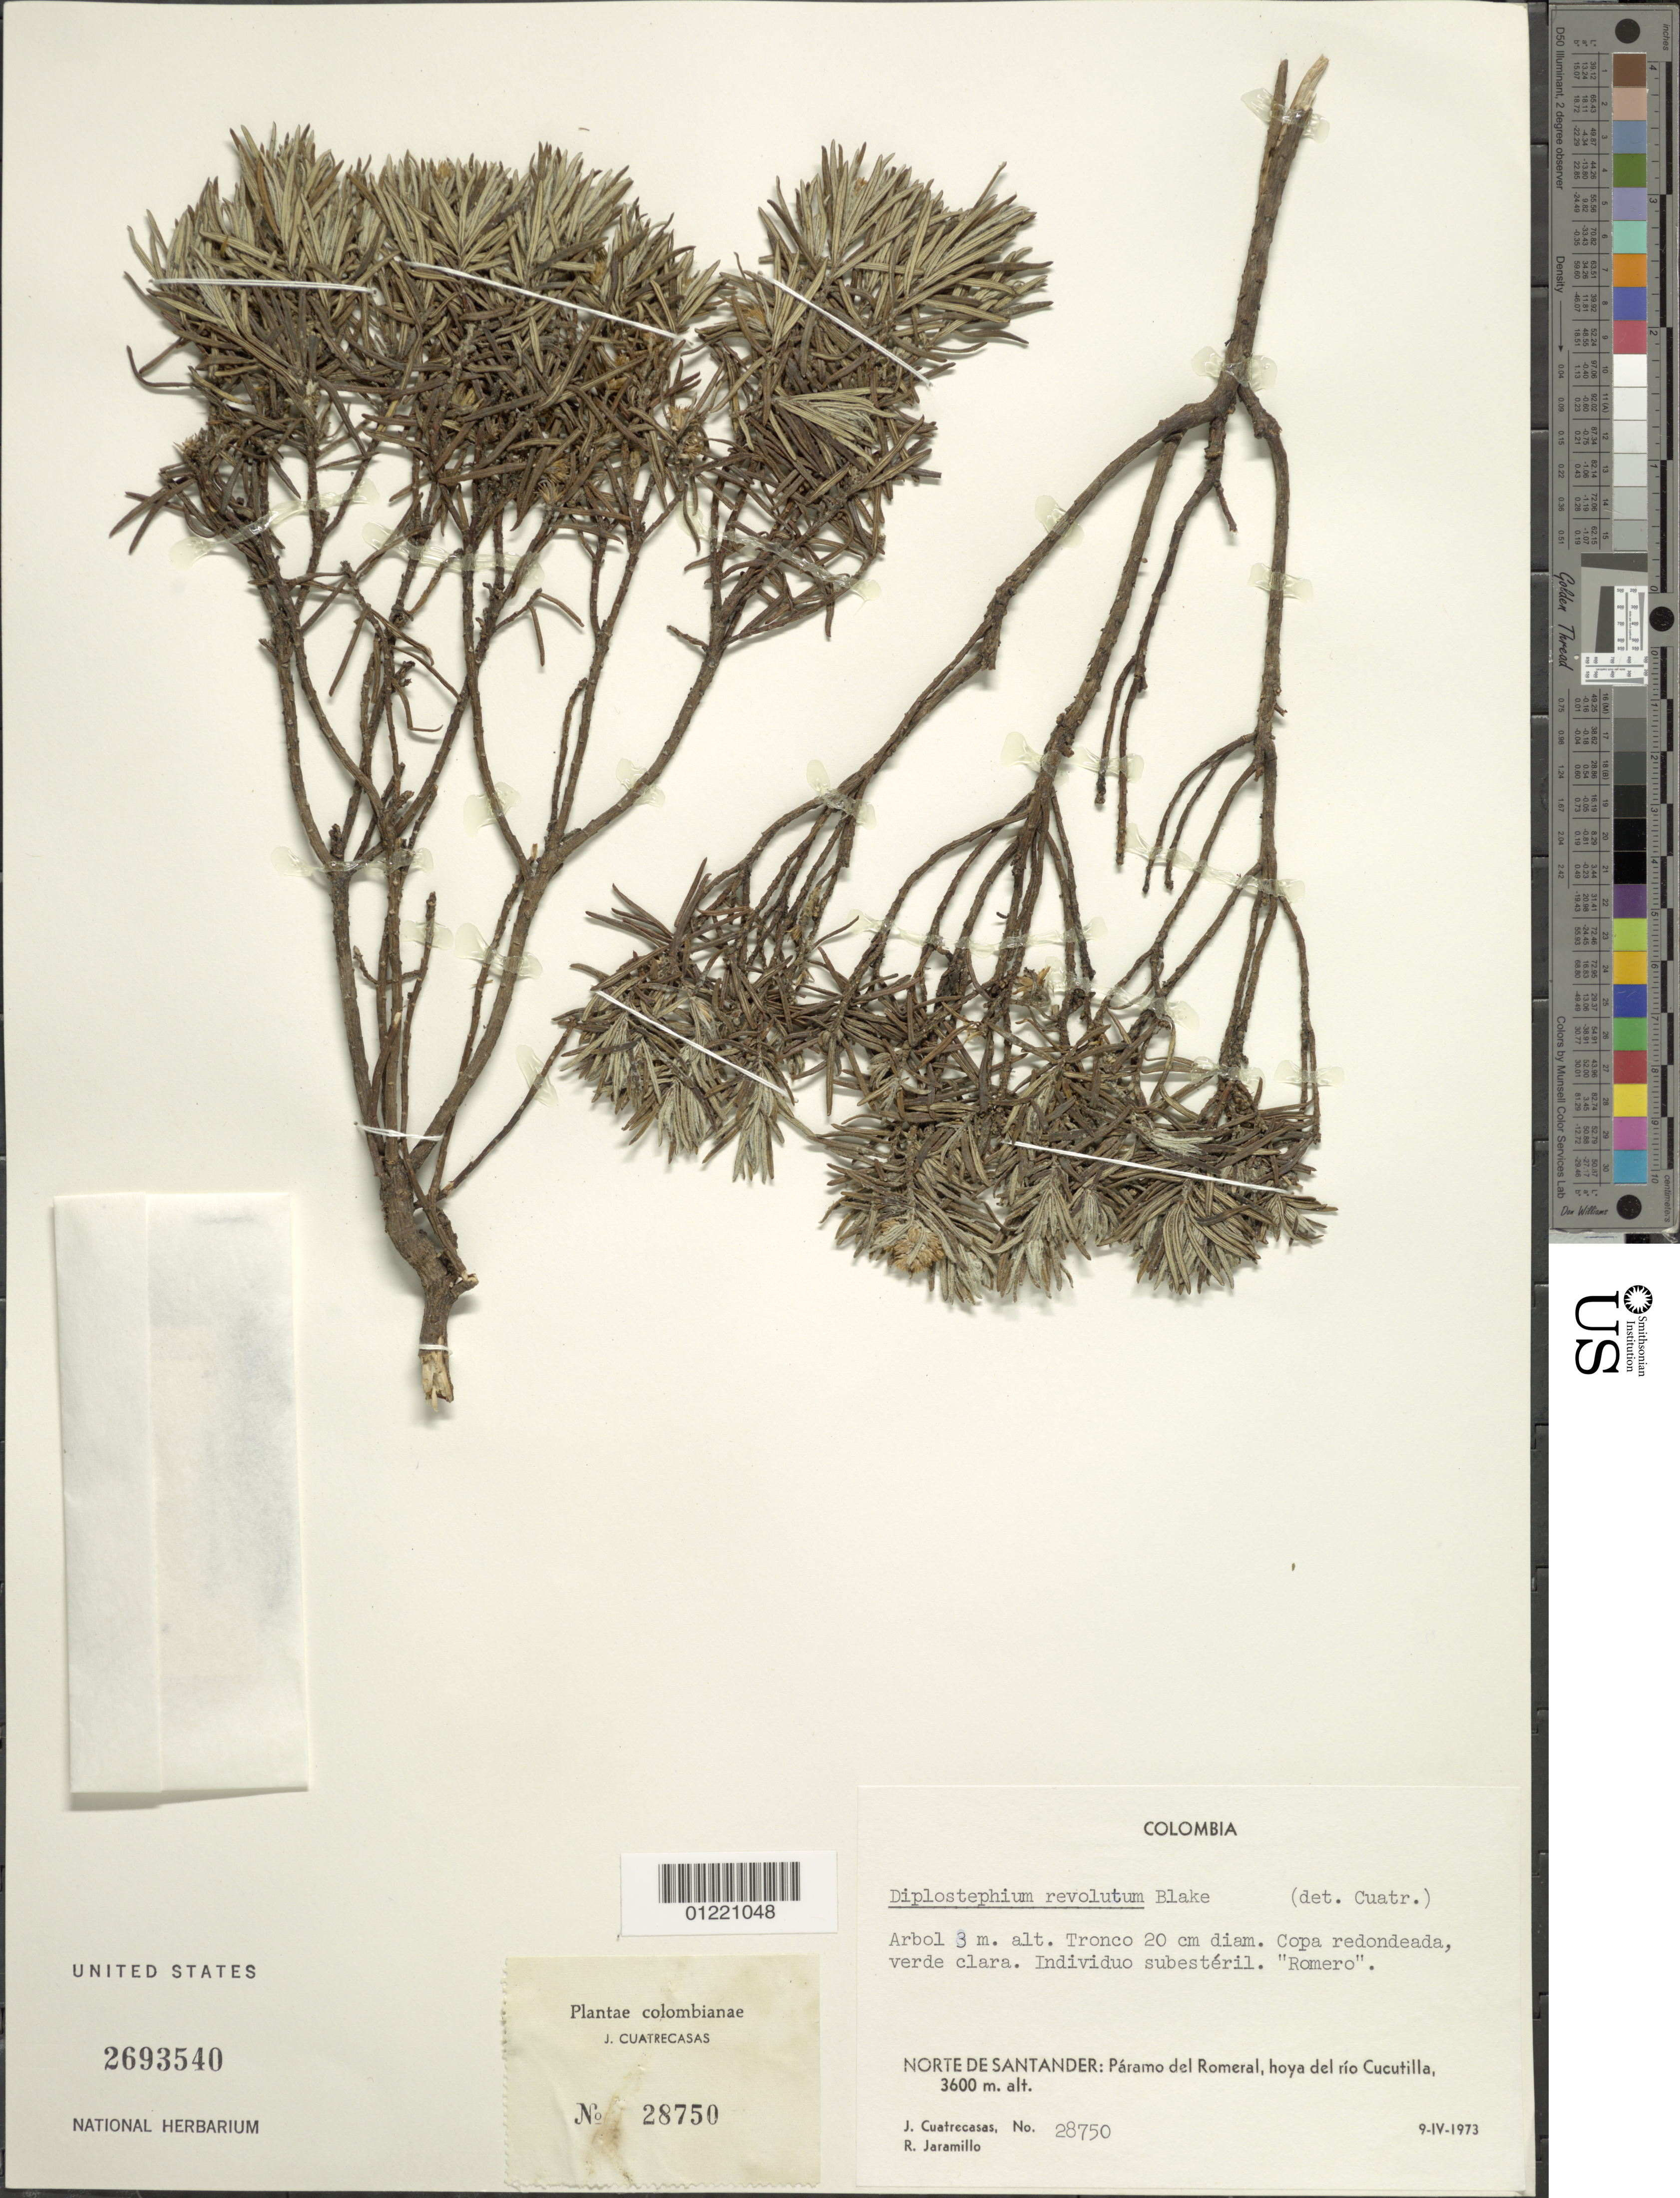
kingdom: Plantae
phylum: Tracheophyta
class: Magnoliopsida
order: Asterales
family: Asteraceae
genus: Diplostephium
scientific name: Diplostephium revolutum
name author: S.F. Blake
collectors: J. Cuatrecasas & R. Jaramillo M.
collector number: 28750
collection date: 1973-04-09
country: Colombia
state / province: Norte de Santander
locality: Paramo del Romeral, hoya del rio Cucutilla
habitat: paramo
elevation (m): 3600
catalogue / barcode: US 2693540